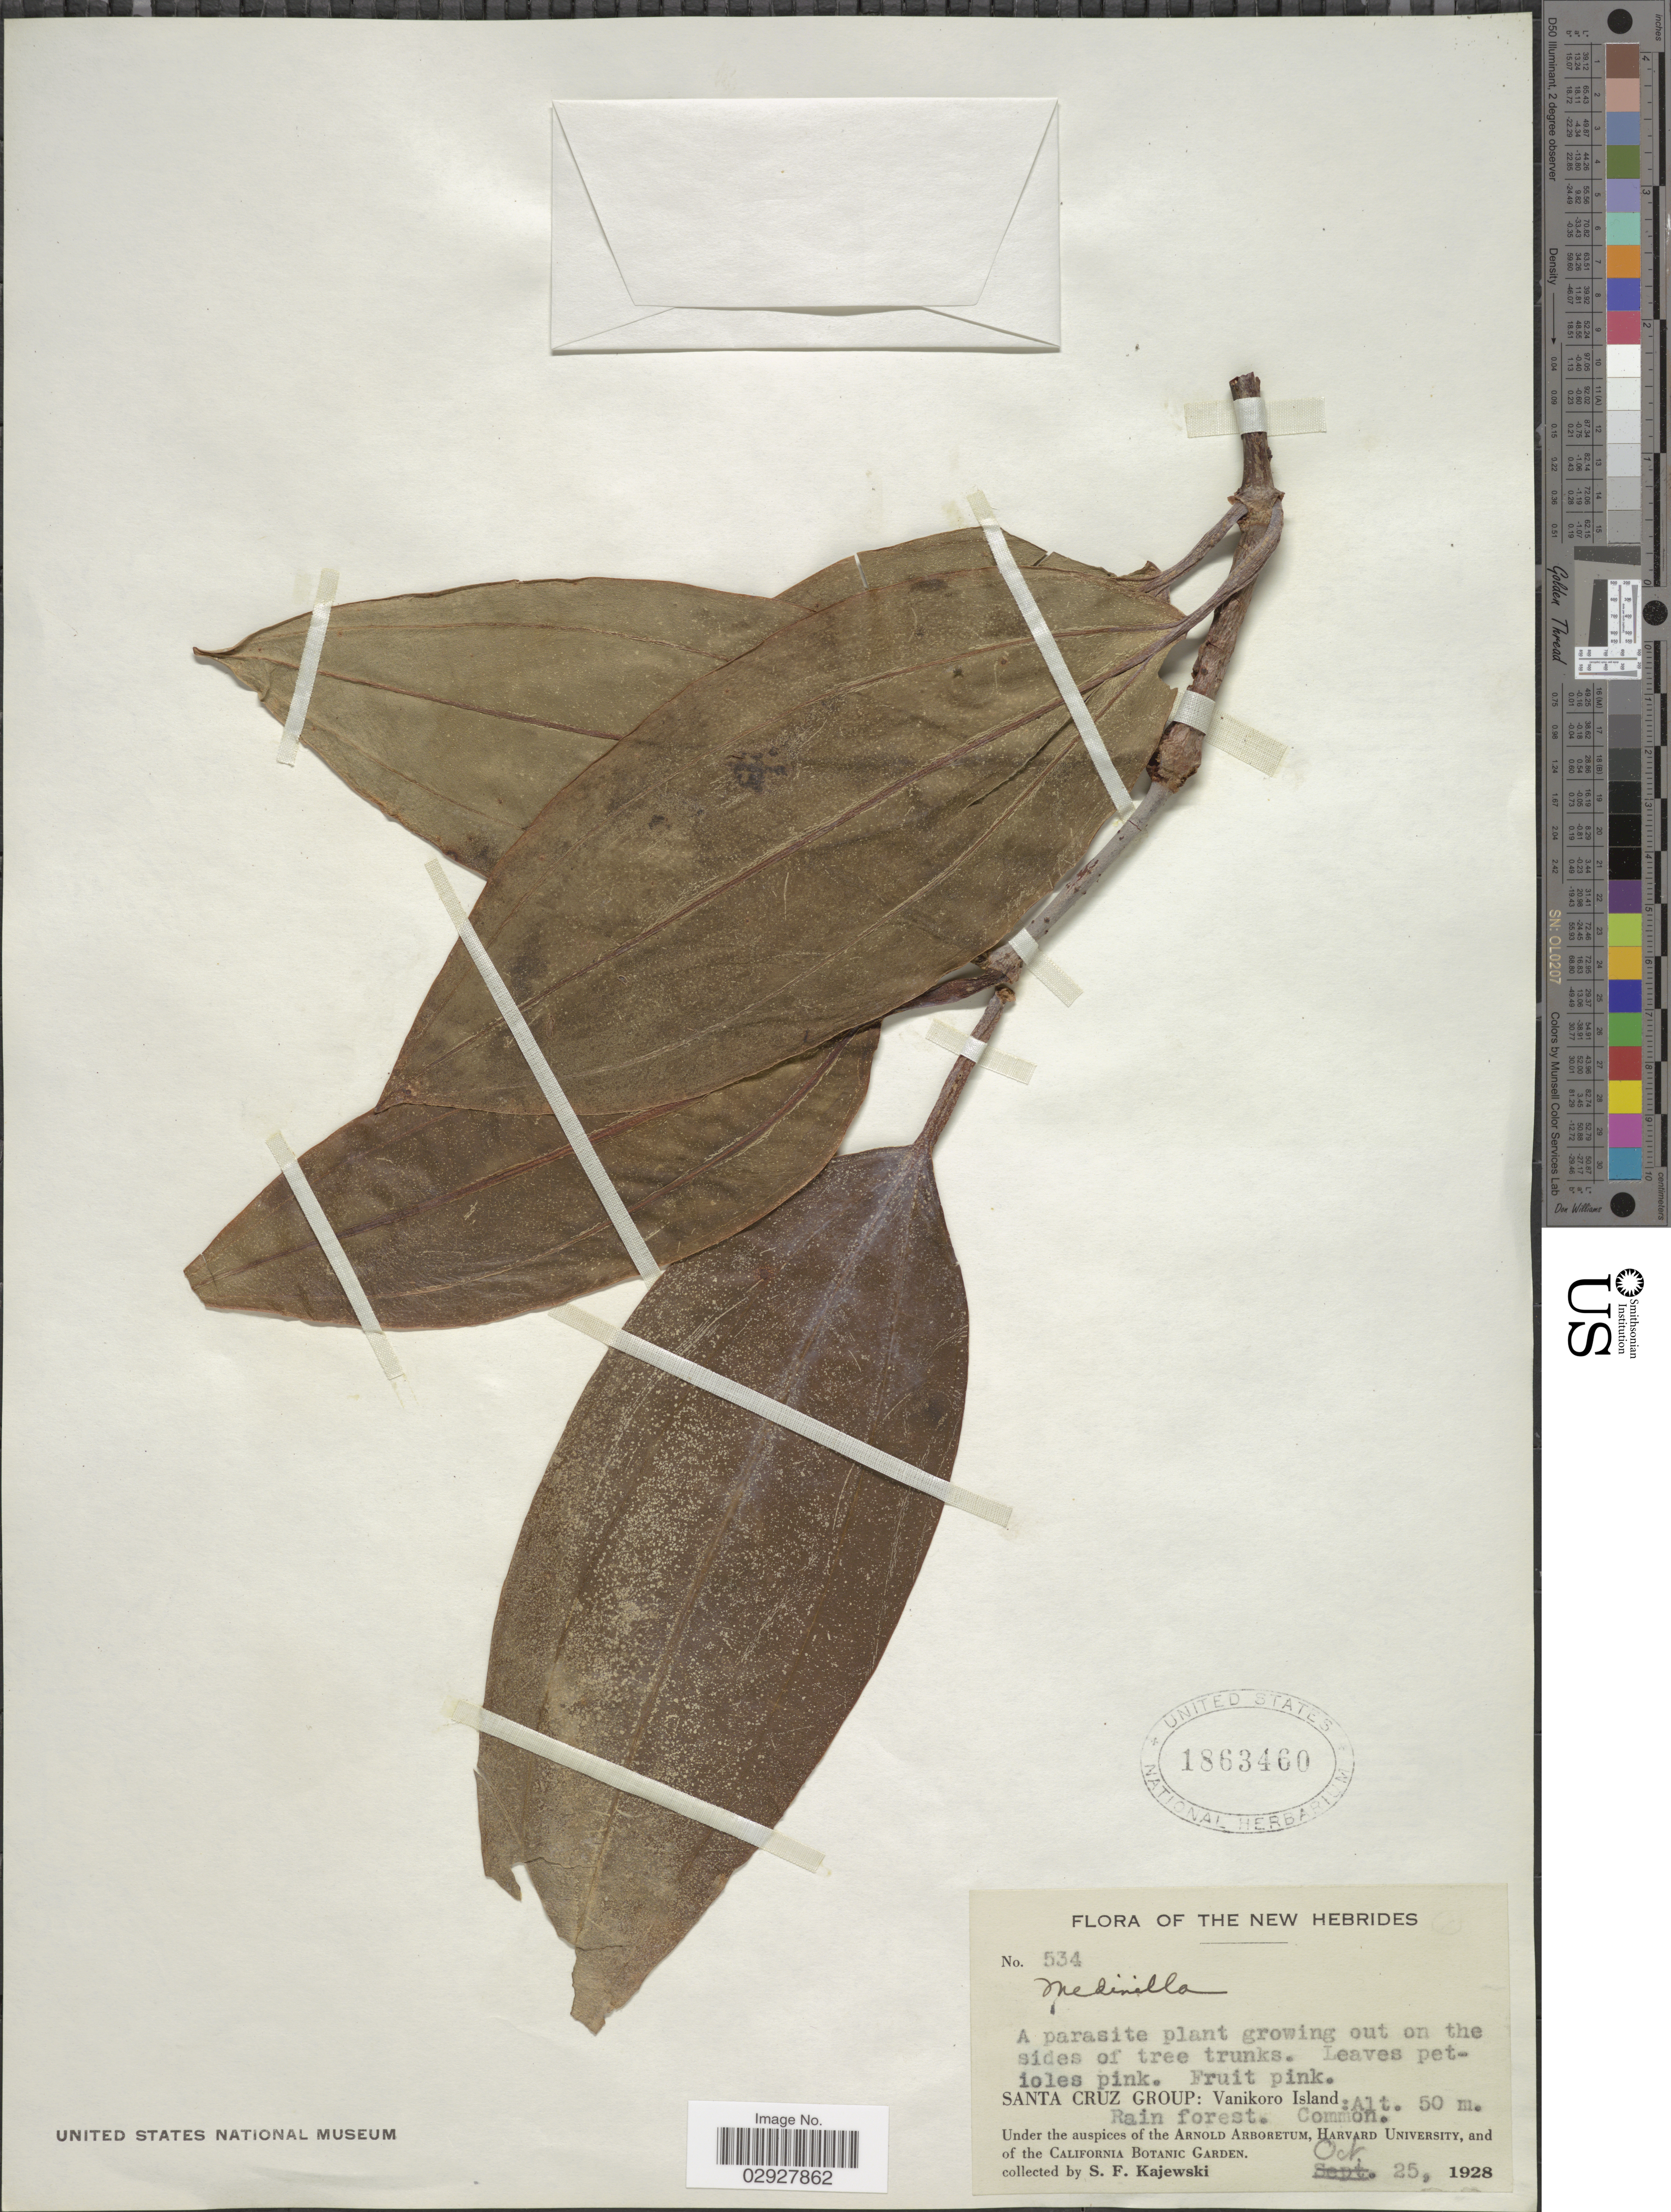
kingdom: Plantae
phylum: Tracheophyta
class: Magnoliopsida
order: Myrtales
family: Melastomataceae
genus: Medinilla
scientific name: Medinilla sp.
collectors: S. Kajewski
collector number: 534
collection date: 1928-10-25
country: Solomon Islands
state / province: Santa Cruz Is.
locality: The New Hebrides, Santa Cruz Group: Vanikoro Island, Rain forest.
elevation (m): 50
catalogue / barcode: US 1863460